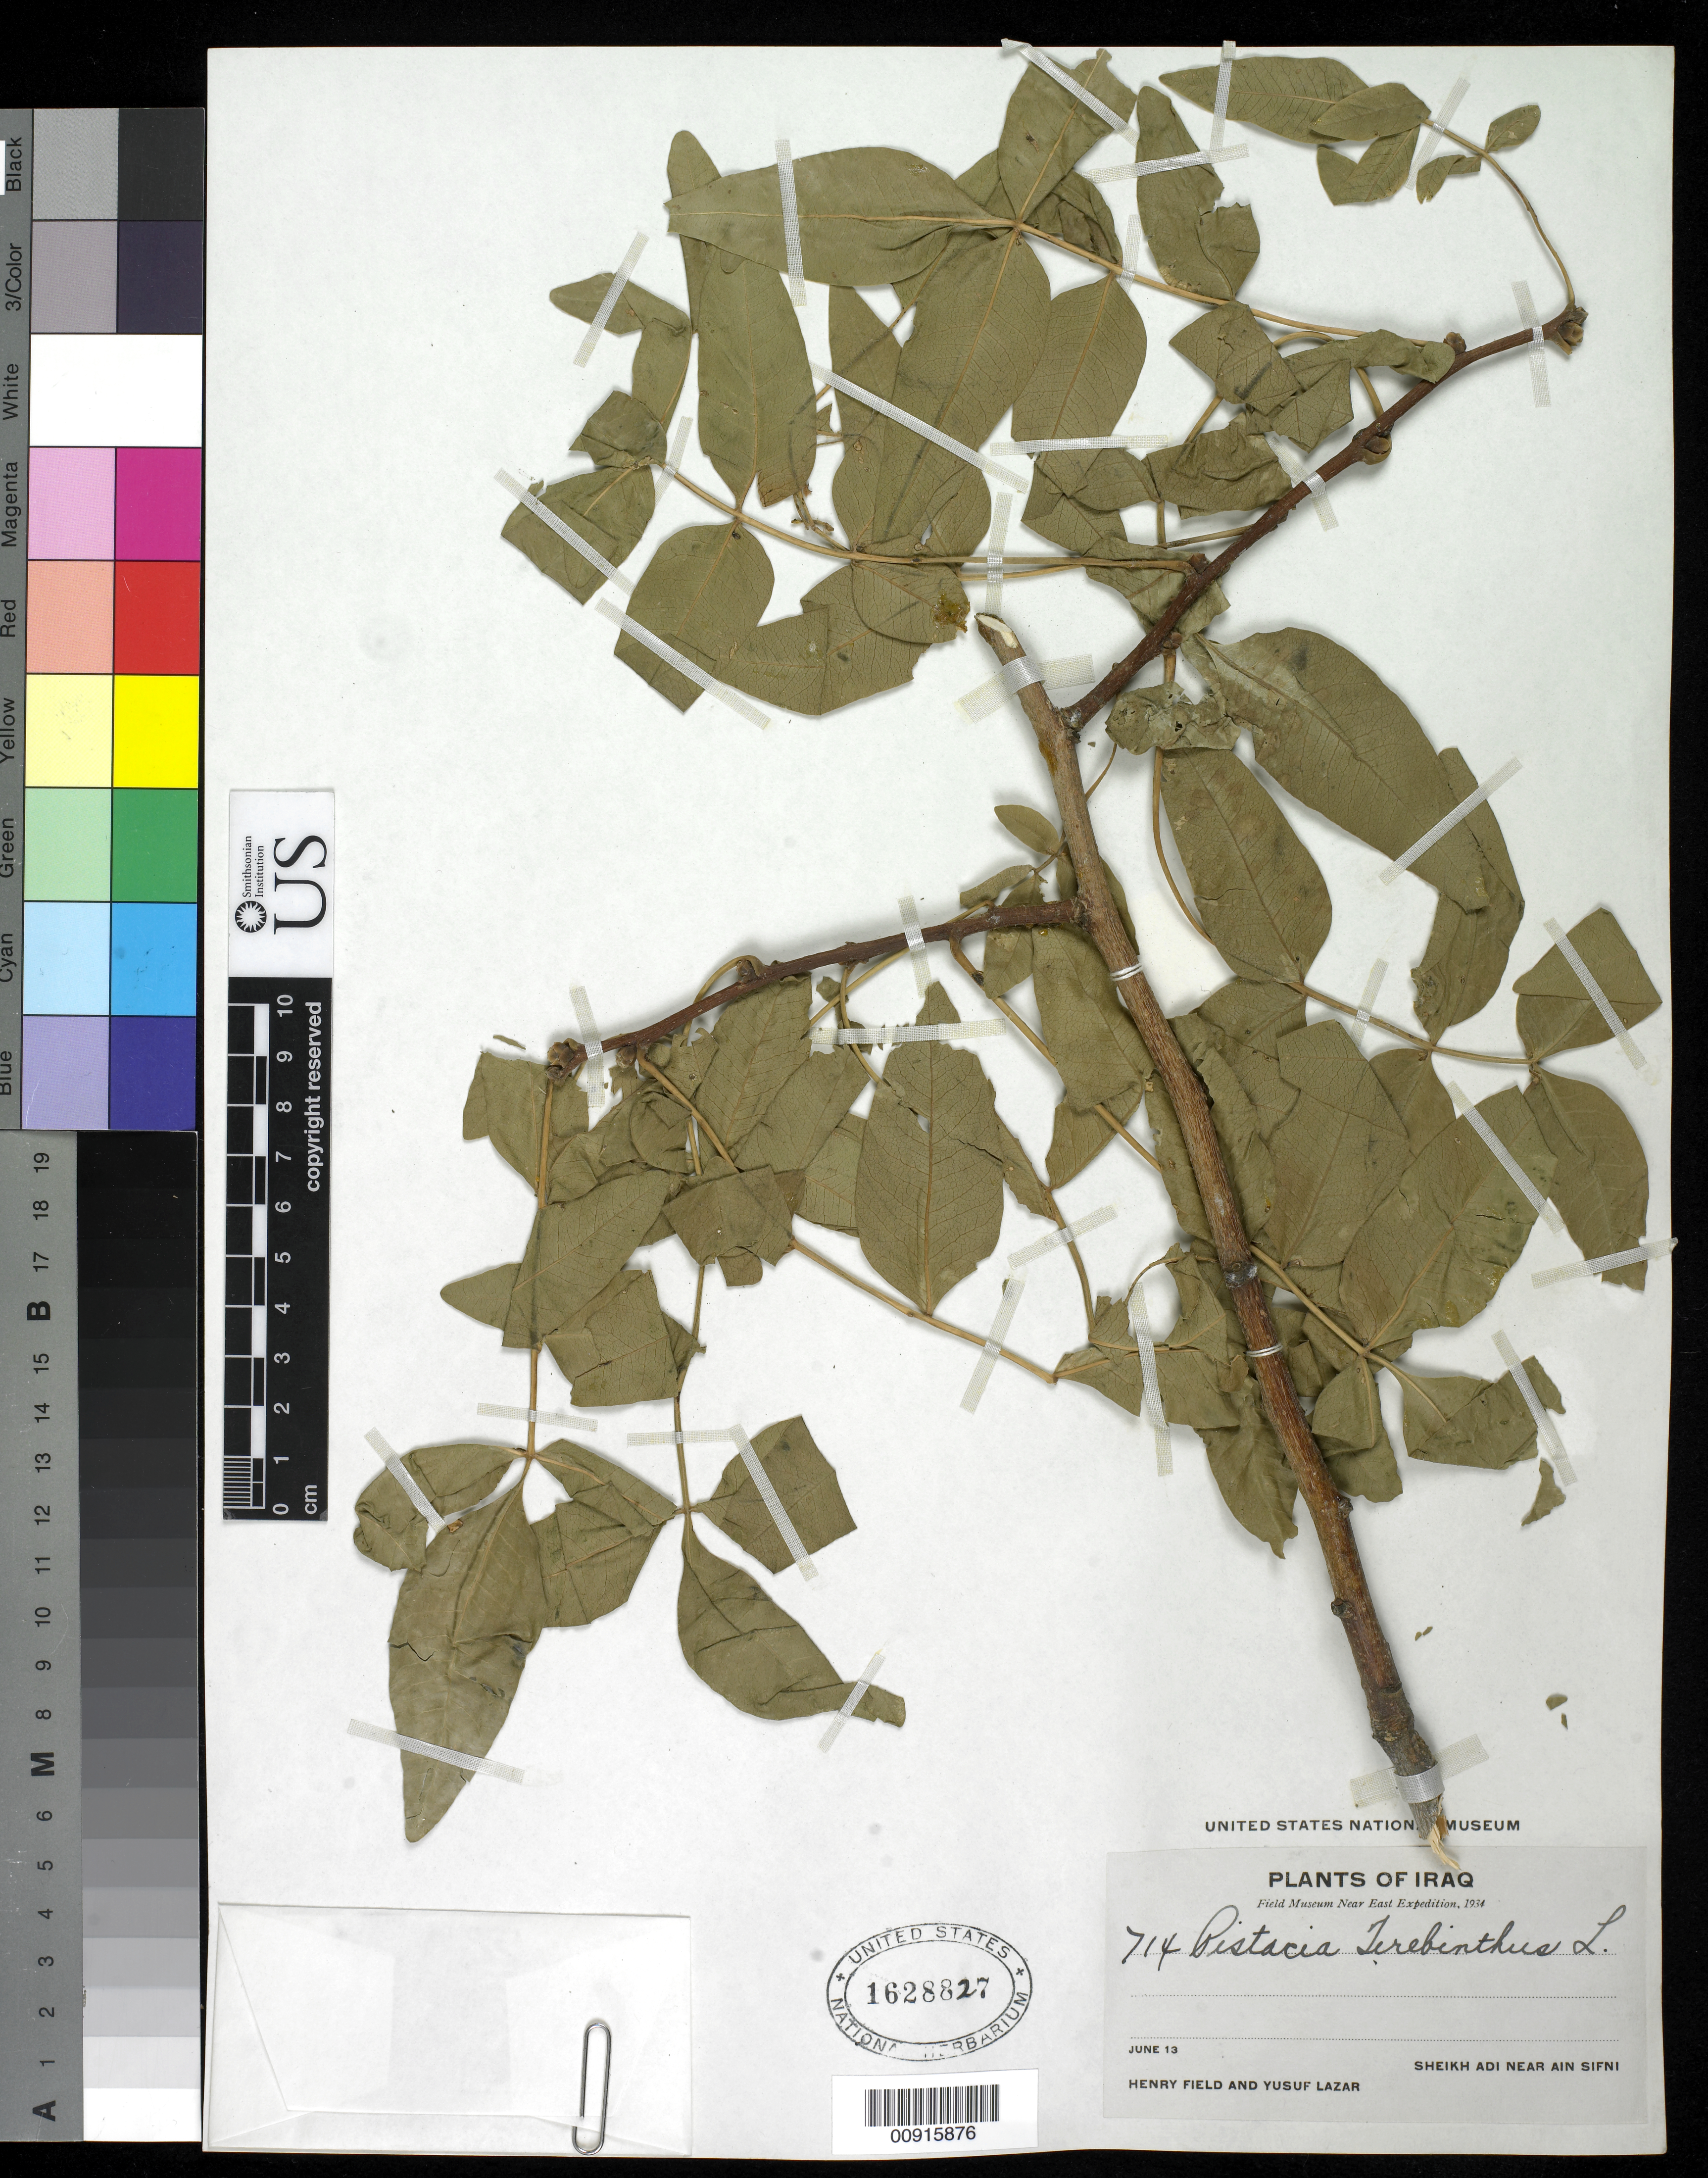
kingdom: Plantae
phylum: Tracheophyta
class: Magnoliopsida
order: Sapindales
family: Anacardiaceae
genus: Pistacia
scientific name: Pistacia vera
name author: L.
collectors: H. Field & Y. Lazar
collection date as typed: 13 Jun 1934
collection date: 1934-06-13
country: Iraq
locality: Sheikh adi near ain Sifni.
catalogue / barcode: US 1628827